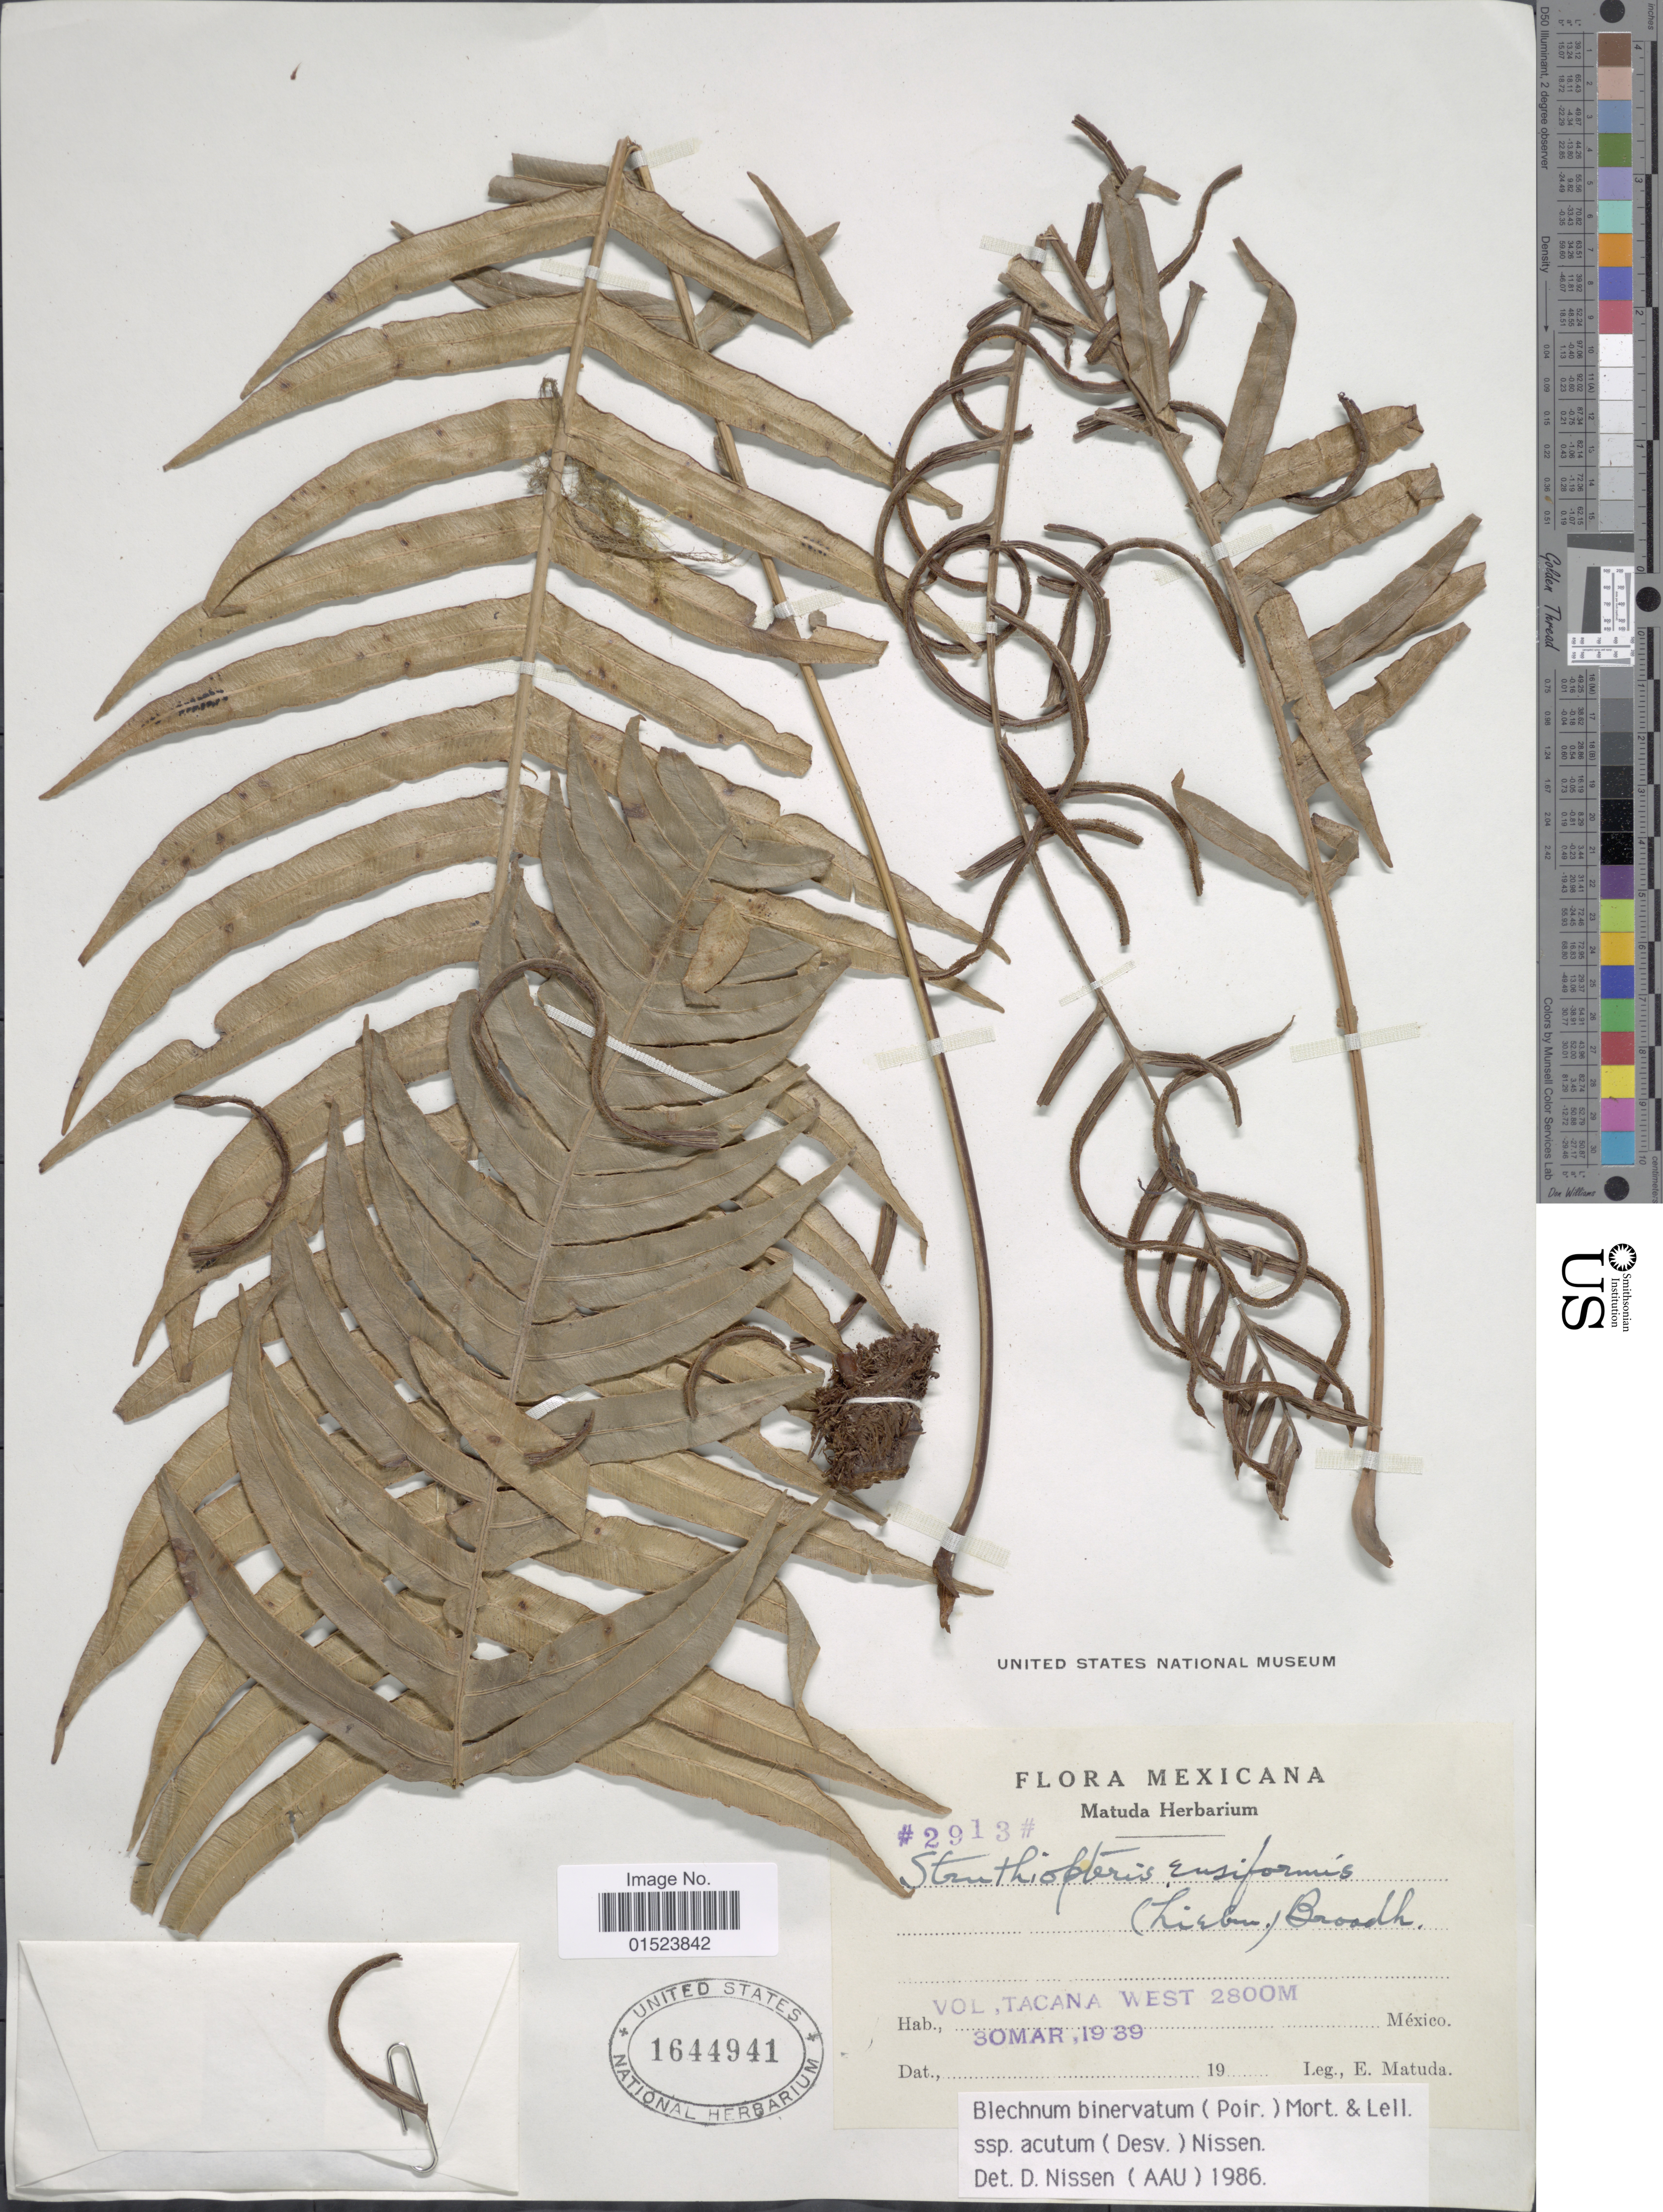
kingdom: Plantae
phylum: Tracheophyta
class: Polypodiopsida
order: Polypodiales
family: Blechnaceae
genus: Blechnum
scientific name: Blechnum ensiforme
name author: (Liebm.) C. Chr.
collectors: E. Matuda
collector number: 2913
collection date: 1939-03-30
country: Mexico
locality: Vol, Tacana West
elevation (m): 2800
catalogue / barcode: US 1644941